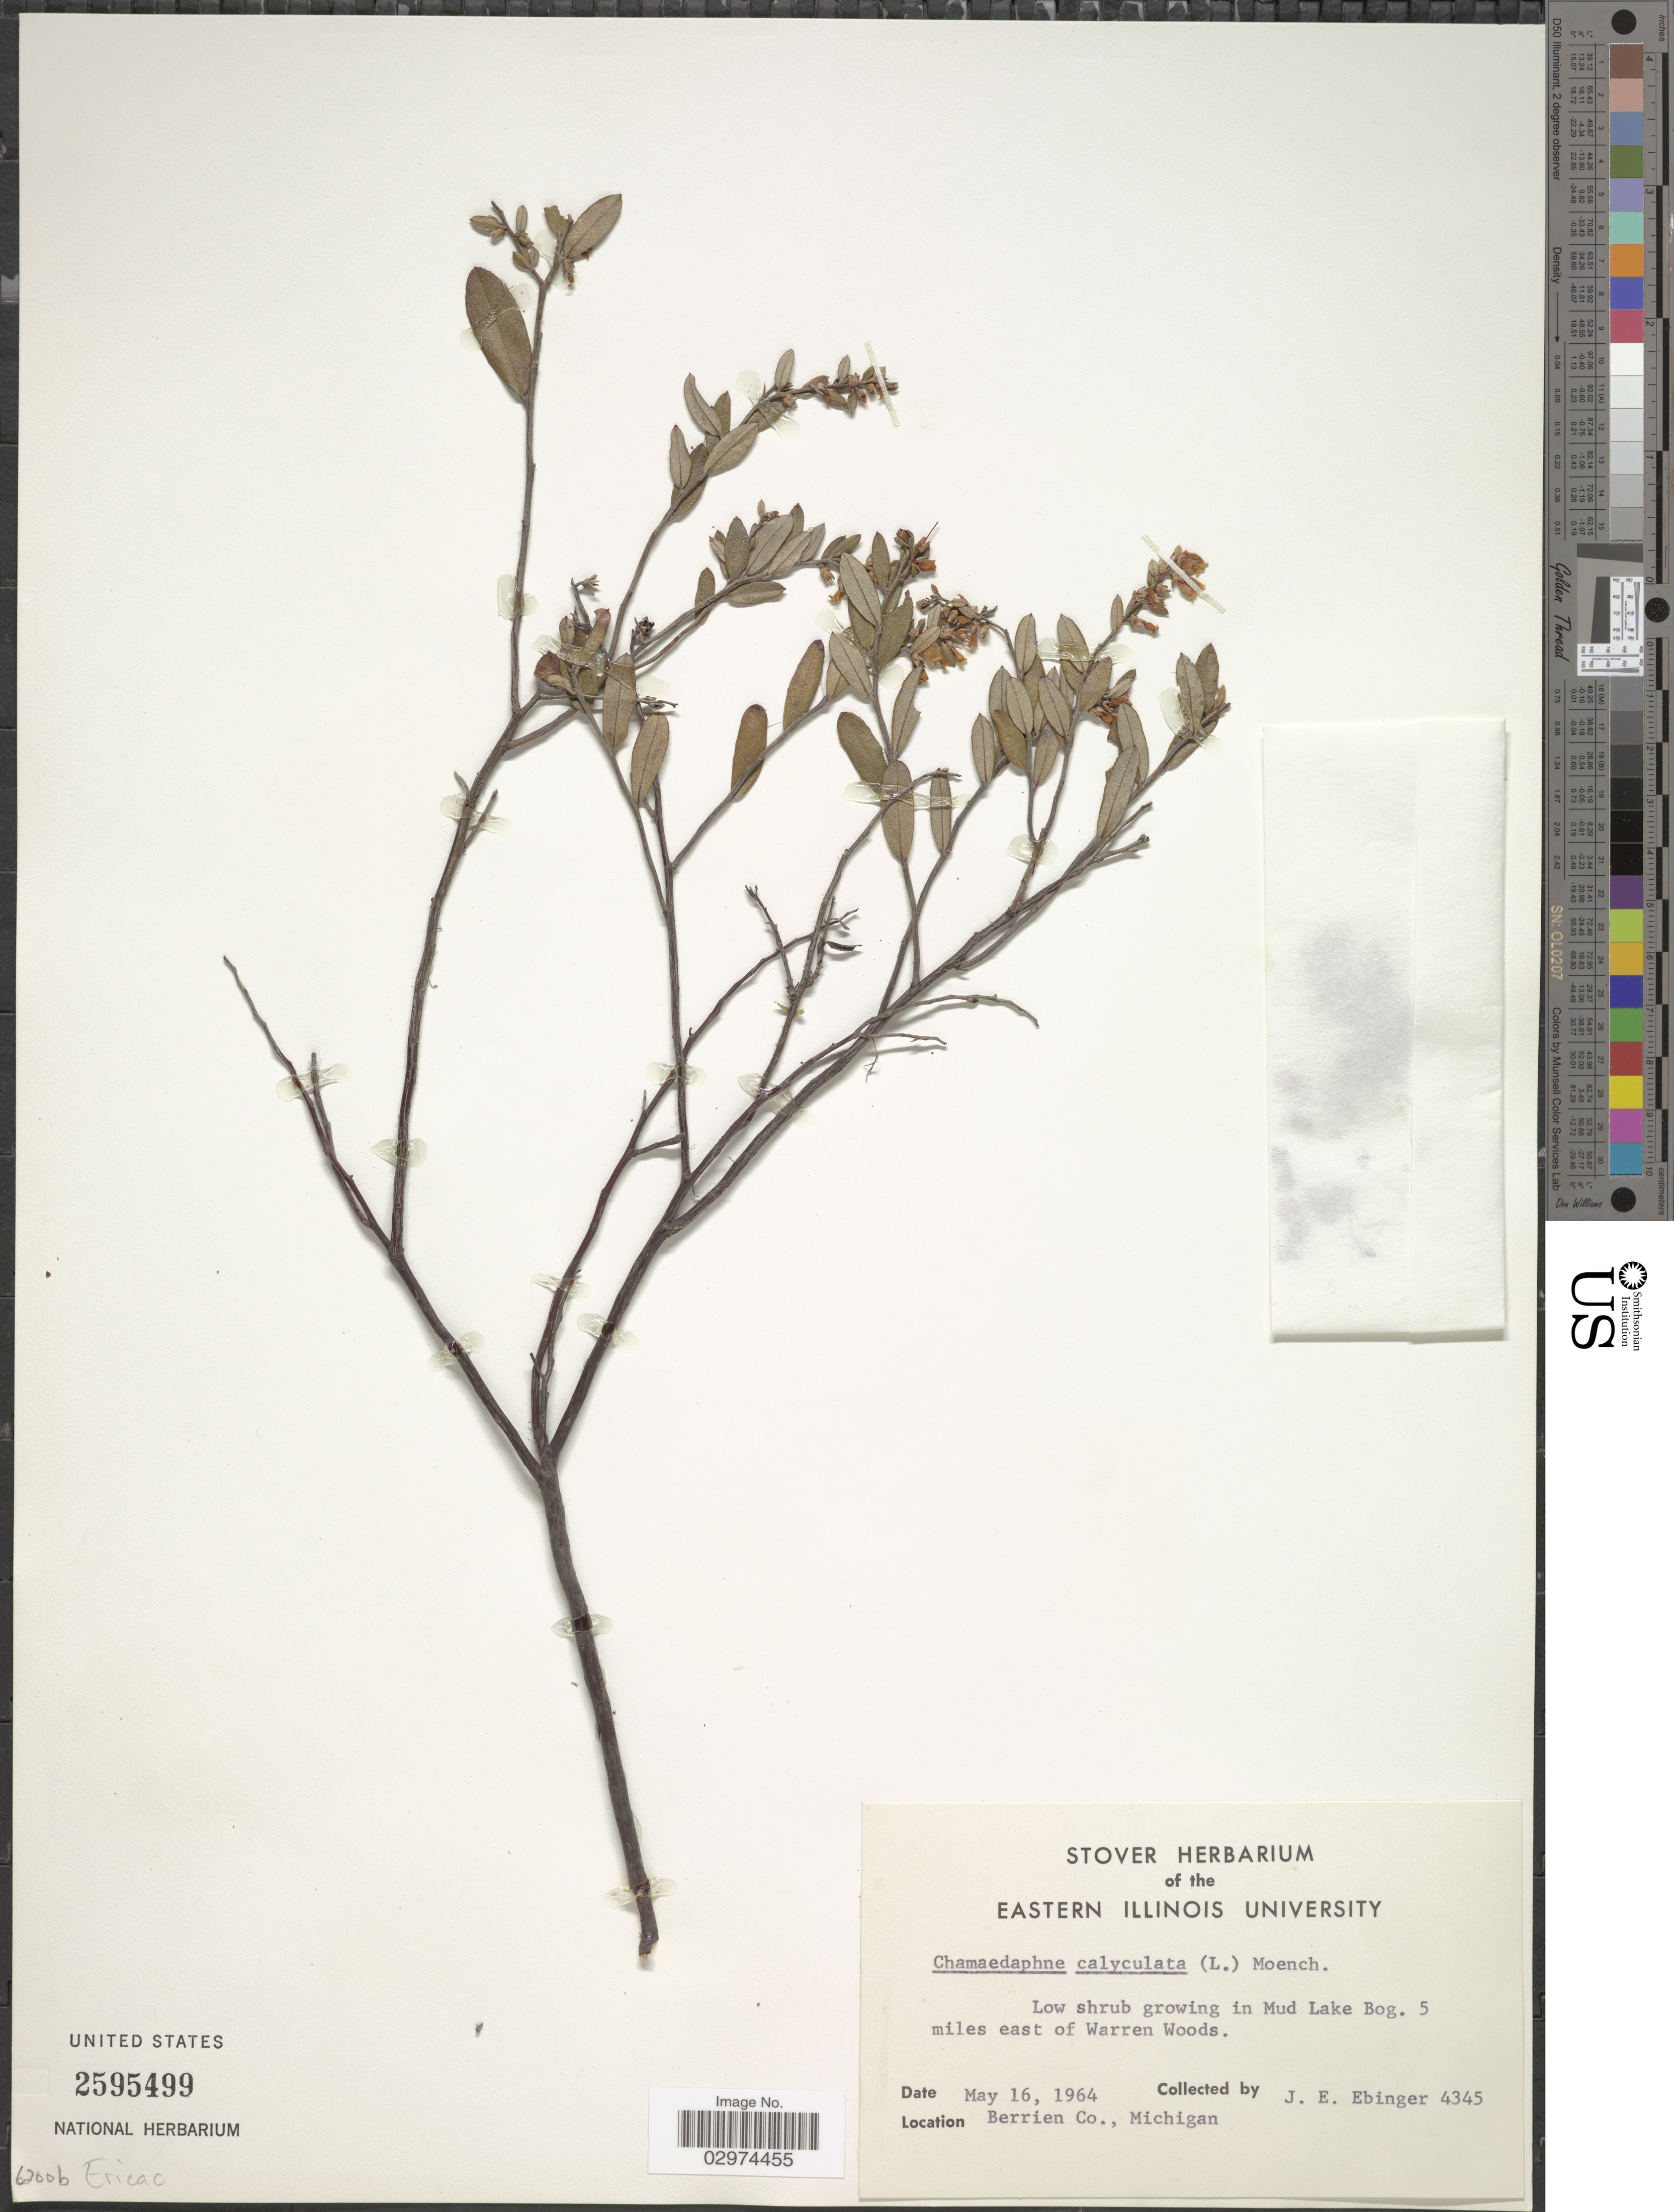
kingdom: Plantae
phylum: Tracheophyta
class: Magnoliopsida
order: Ericales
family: Ericaceae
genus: Chamaedaphne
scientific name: Chamaedaphne calyculata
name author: (L.) Moench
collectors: J. Ebinger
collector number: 4345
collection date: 1964-05-16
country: United States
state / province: Michigan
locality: Low shrub growing in Mud Lake Bog. 5 miles east of Warren Woods., Berrien Co.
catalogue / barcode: US 2595499